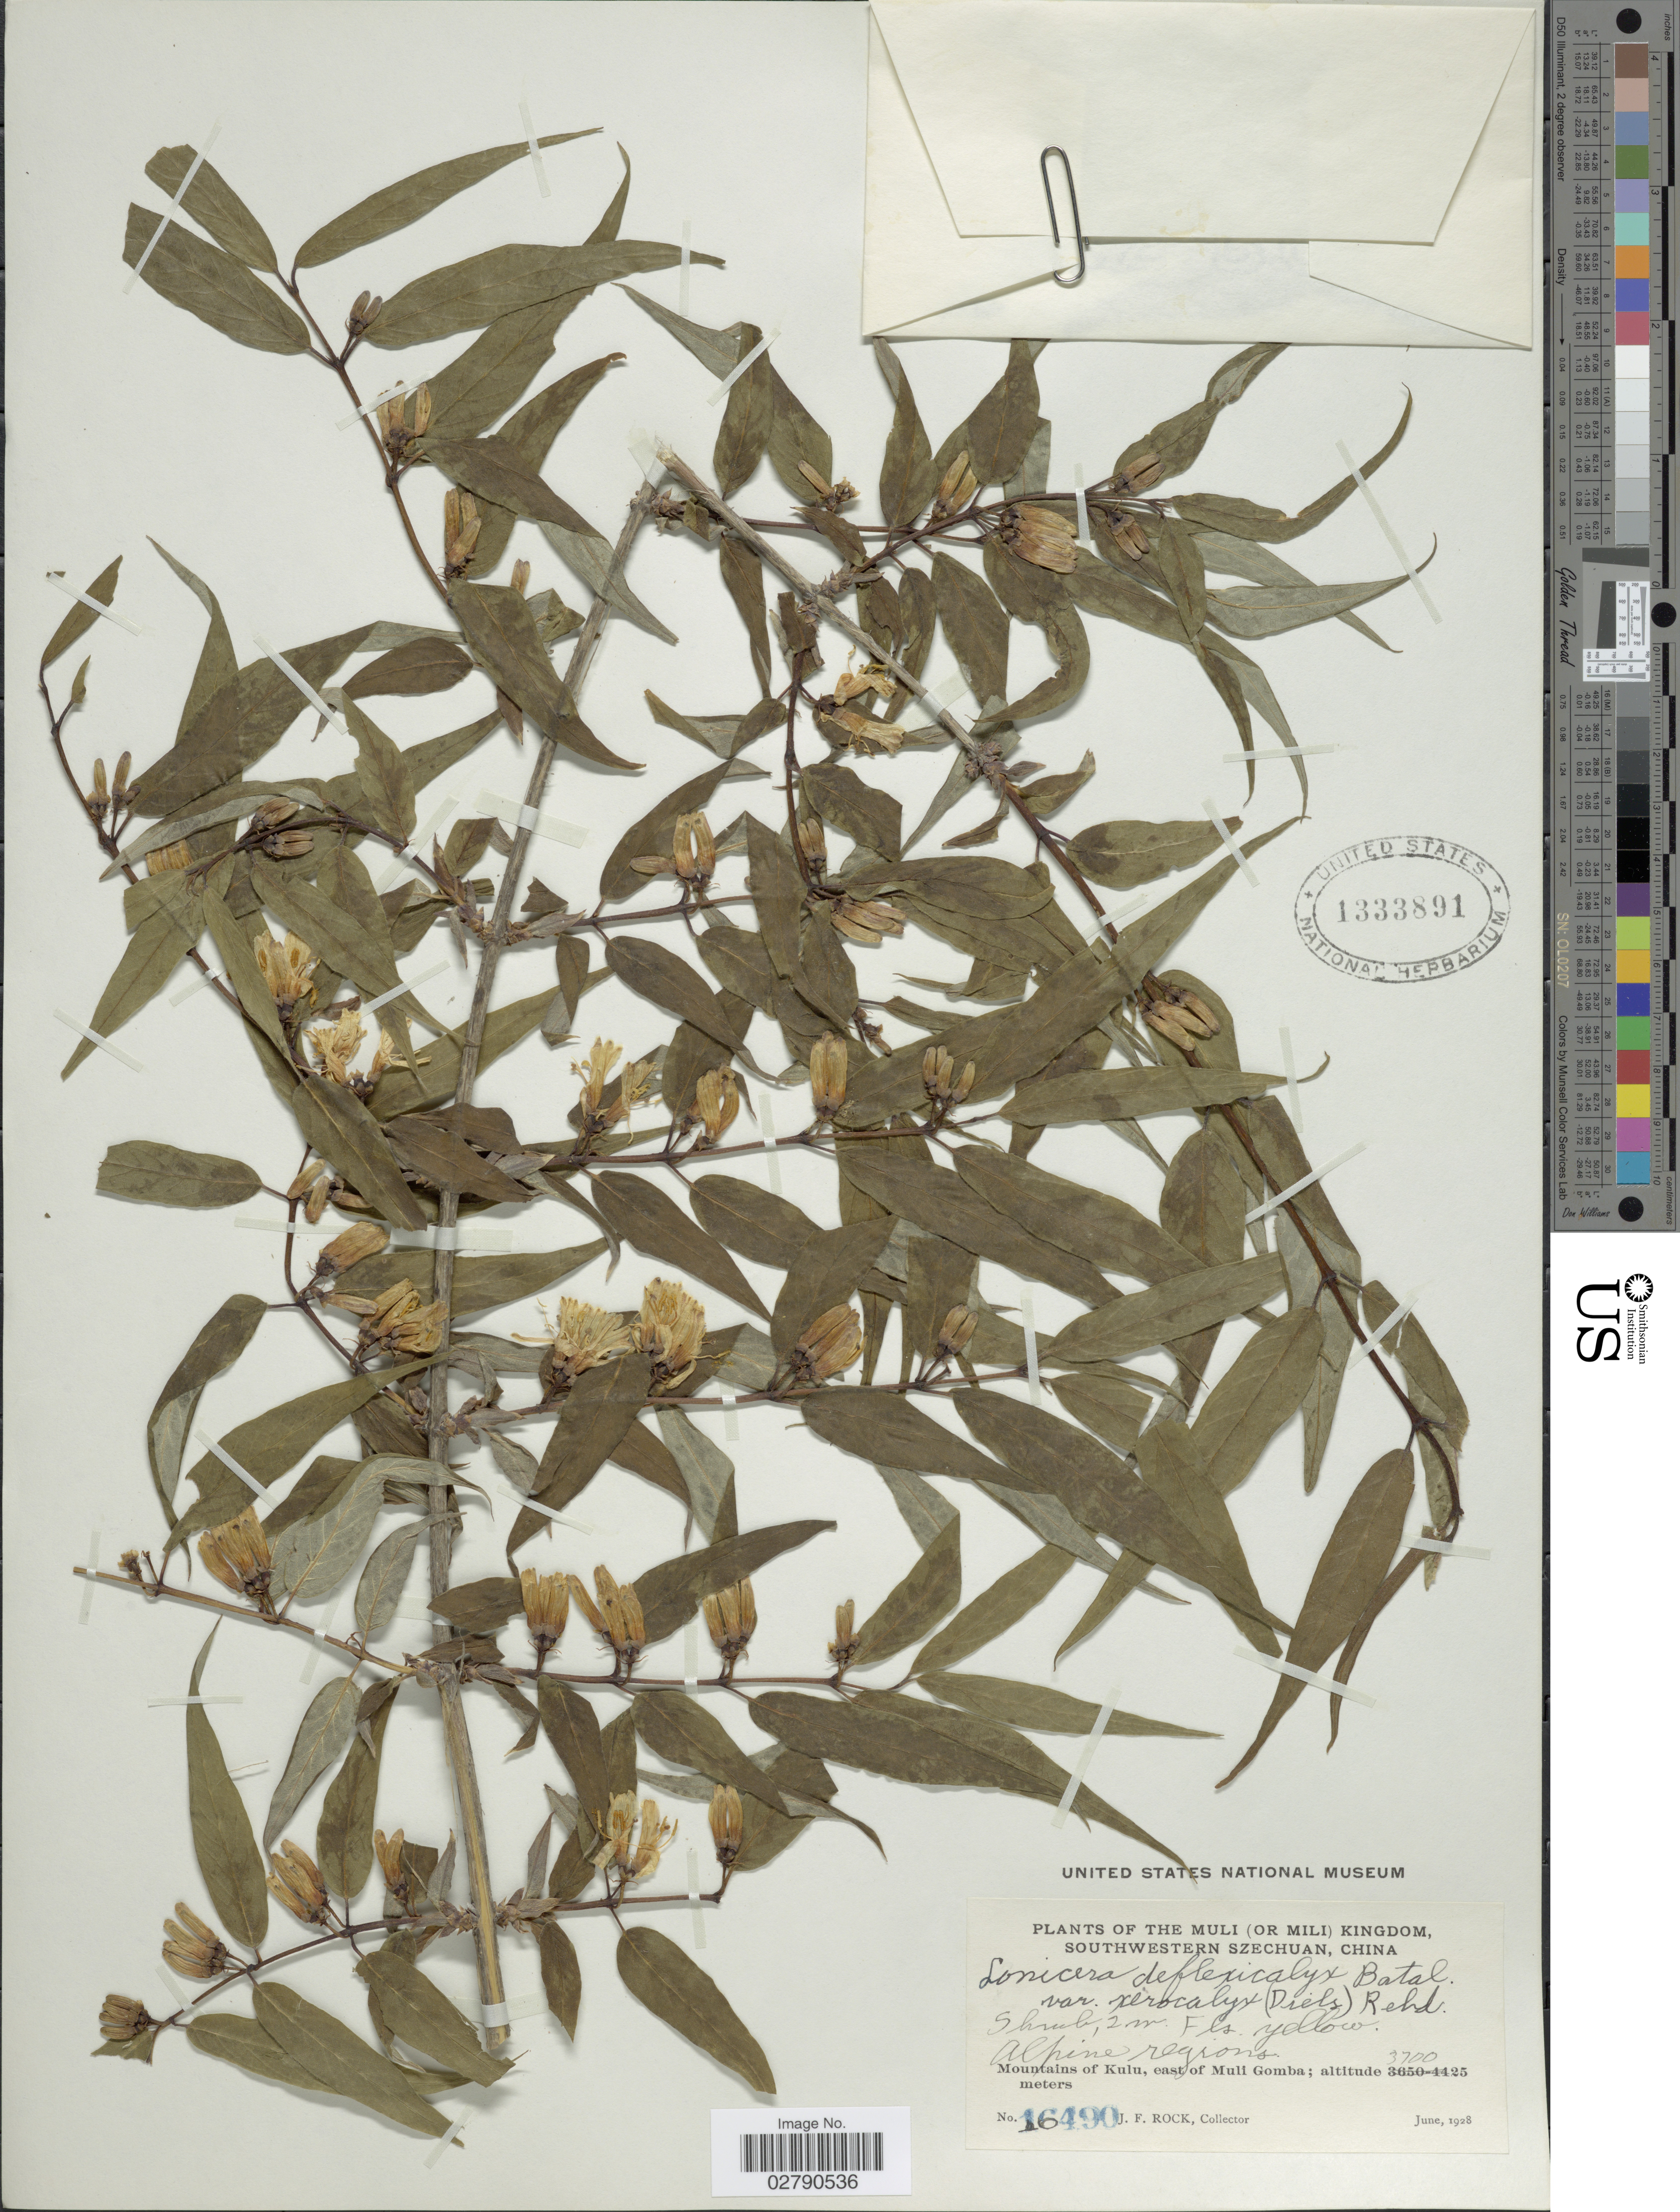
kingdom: Plantae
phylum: Tracheophyta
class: Magnoliopsida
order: Dipsacales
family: Caprifoliaceae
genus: Lonicera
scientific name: Lonicera deflexicalyx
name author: Batalin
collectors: J. Rock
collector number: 16490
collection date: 1928-06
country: China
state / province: Sichuan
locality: The Muli (or Mili) Kingdom, Southwestern Szechuan. Alpine regions. Mountains of Kulu, east of Muli Gomba.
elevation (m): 3700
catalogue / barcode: US 1333891